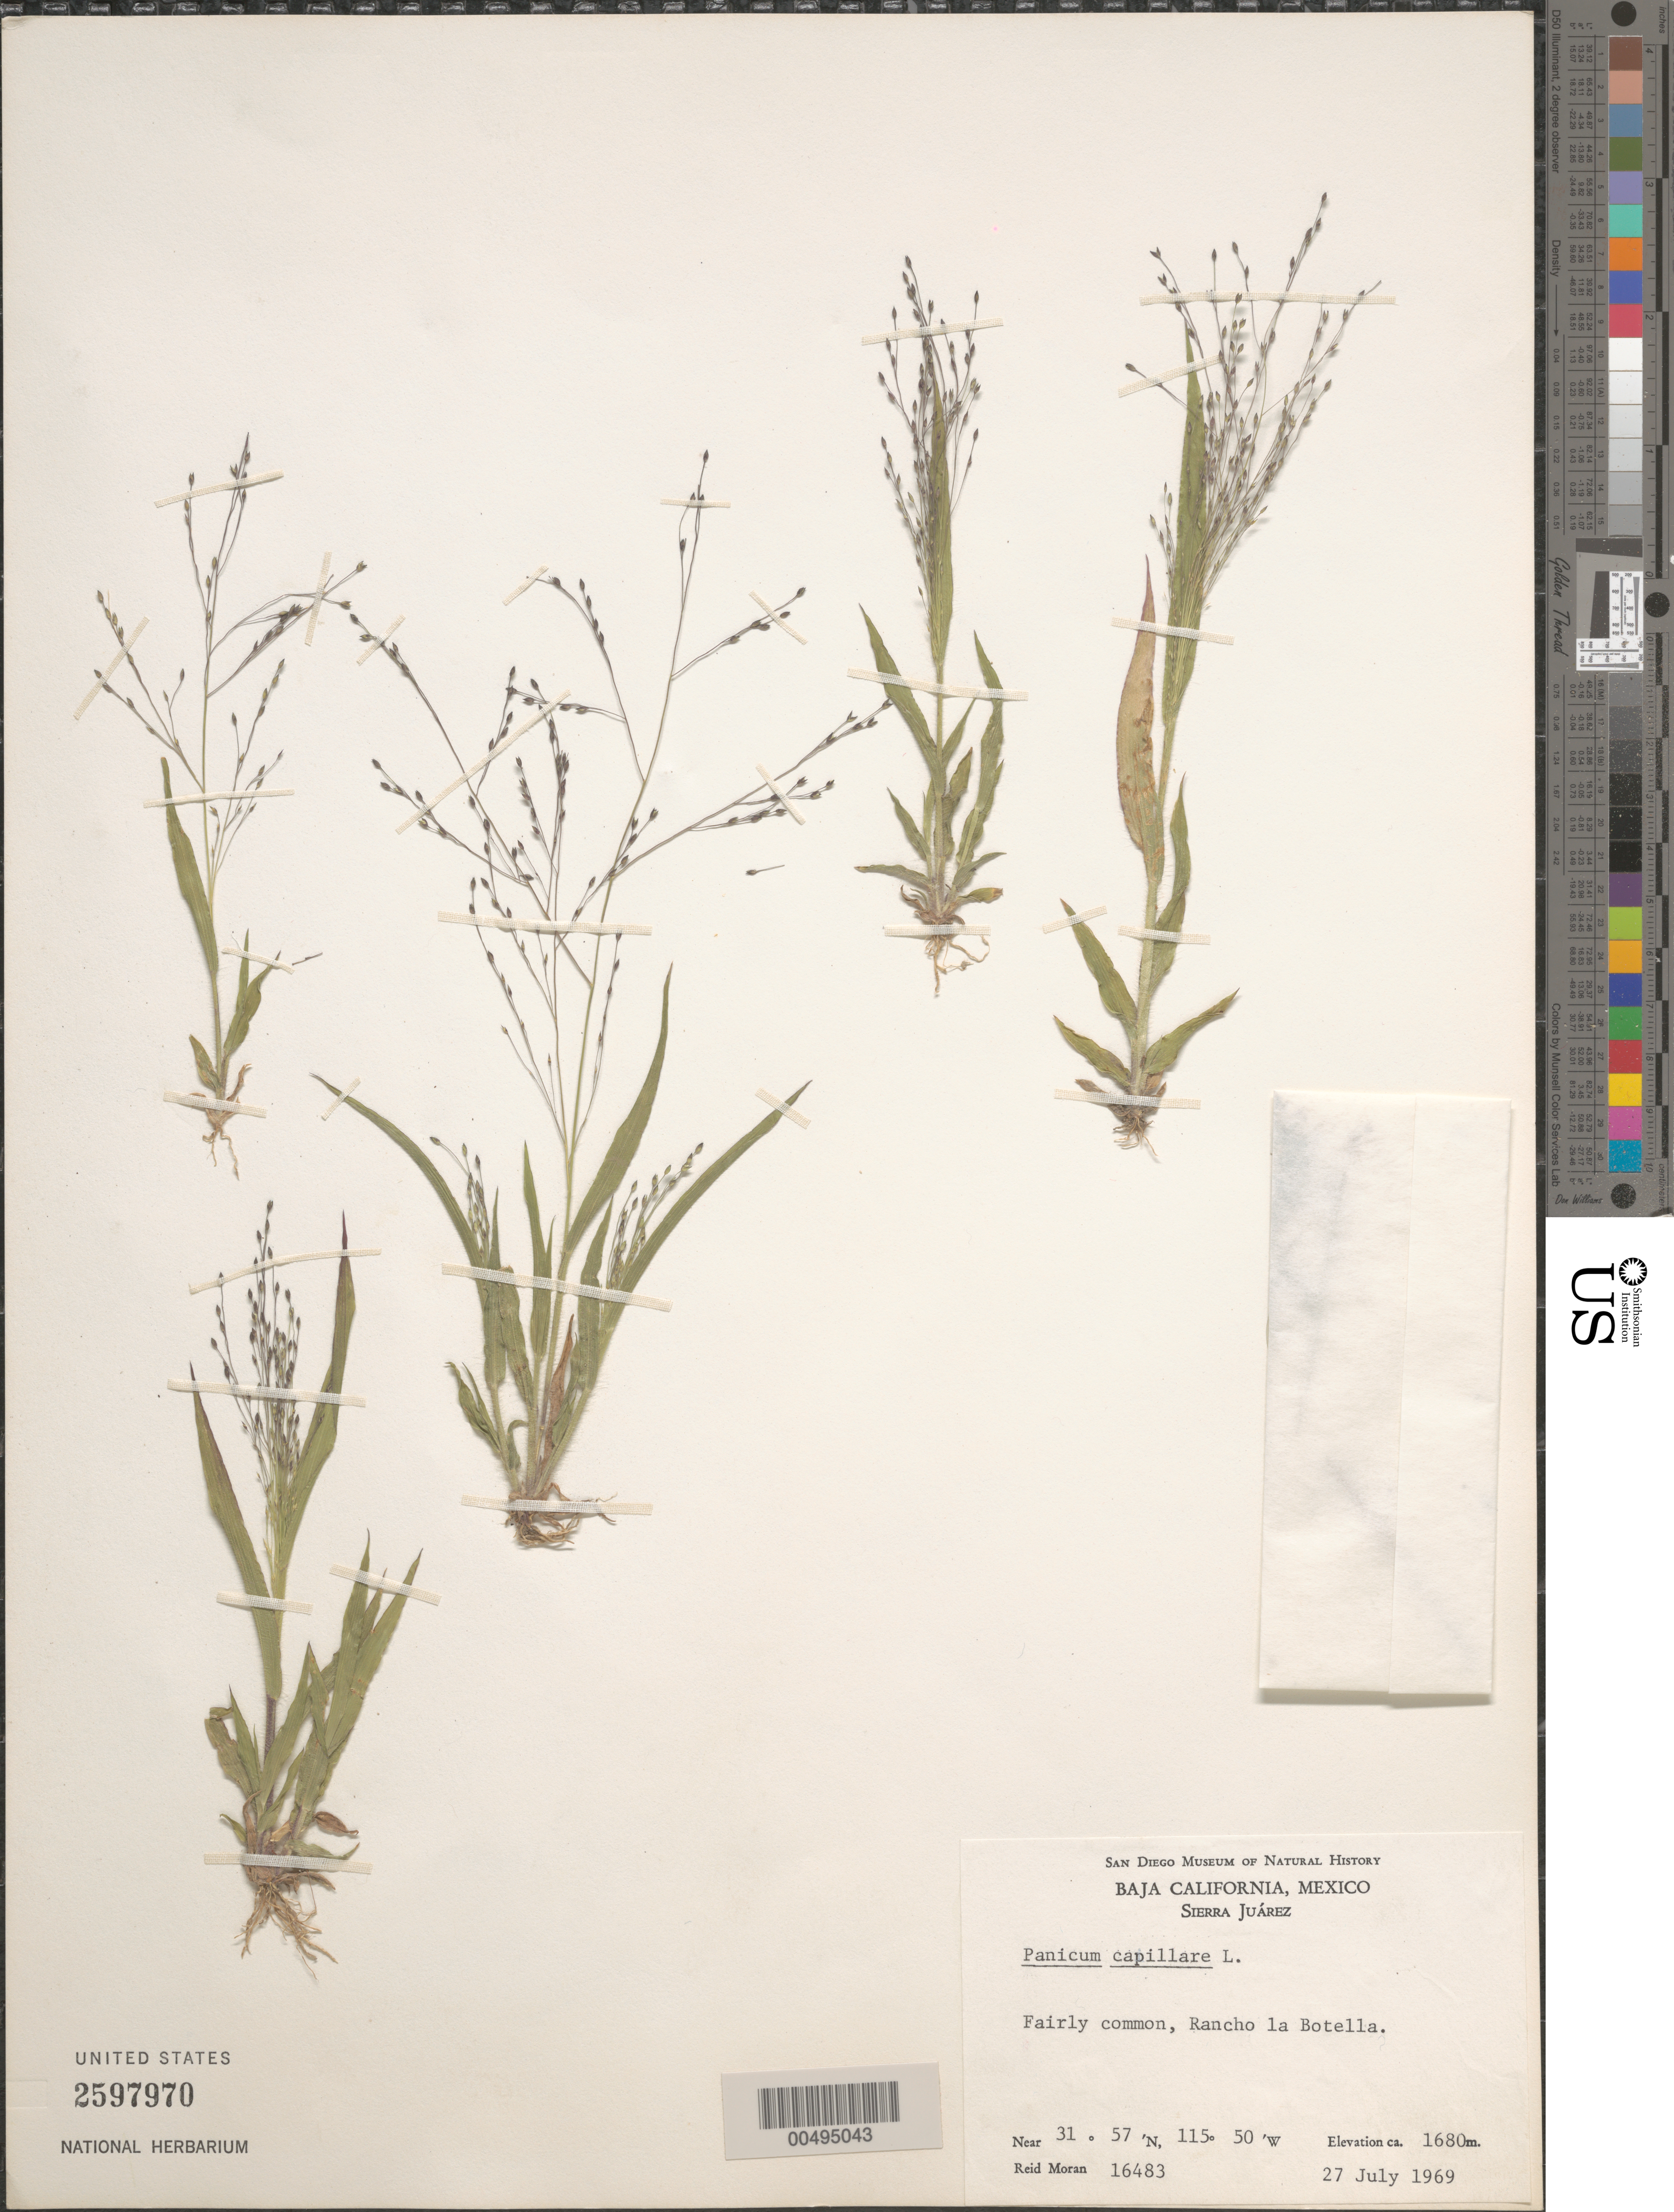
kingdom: Plantae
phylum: Tracheophyta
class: Liliopsida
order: Poales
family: Poaceae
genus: Panicum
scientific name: Panicum capillare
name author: L.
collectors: R. V. Moran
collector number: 16483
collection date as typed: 27 Jul 1969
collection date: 1969-07-27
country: Mexico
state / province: Baja California Norte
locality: Sierra Juarez, Rancho la Botella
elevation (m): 1680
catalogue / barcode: US 2597970